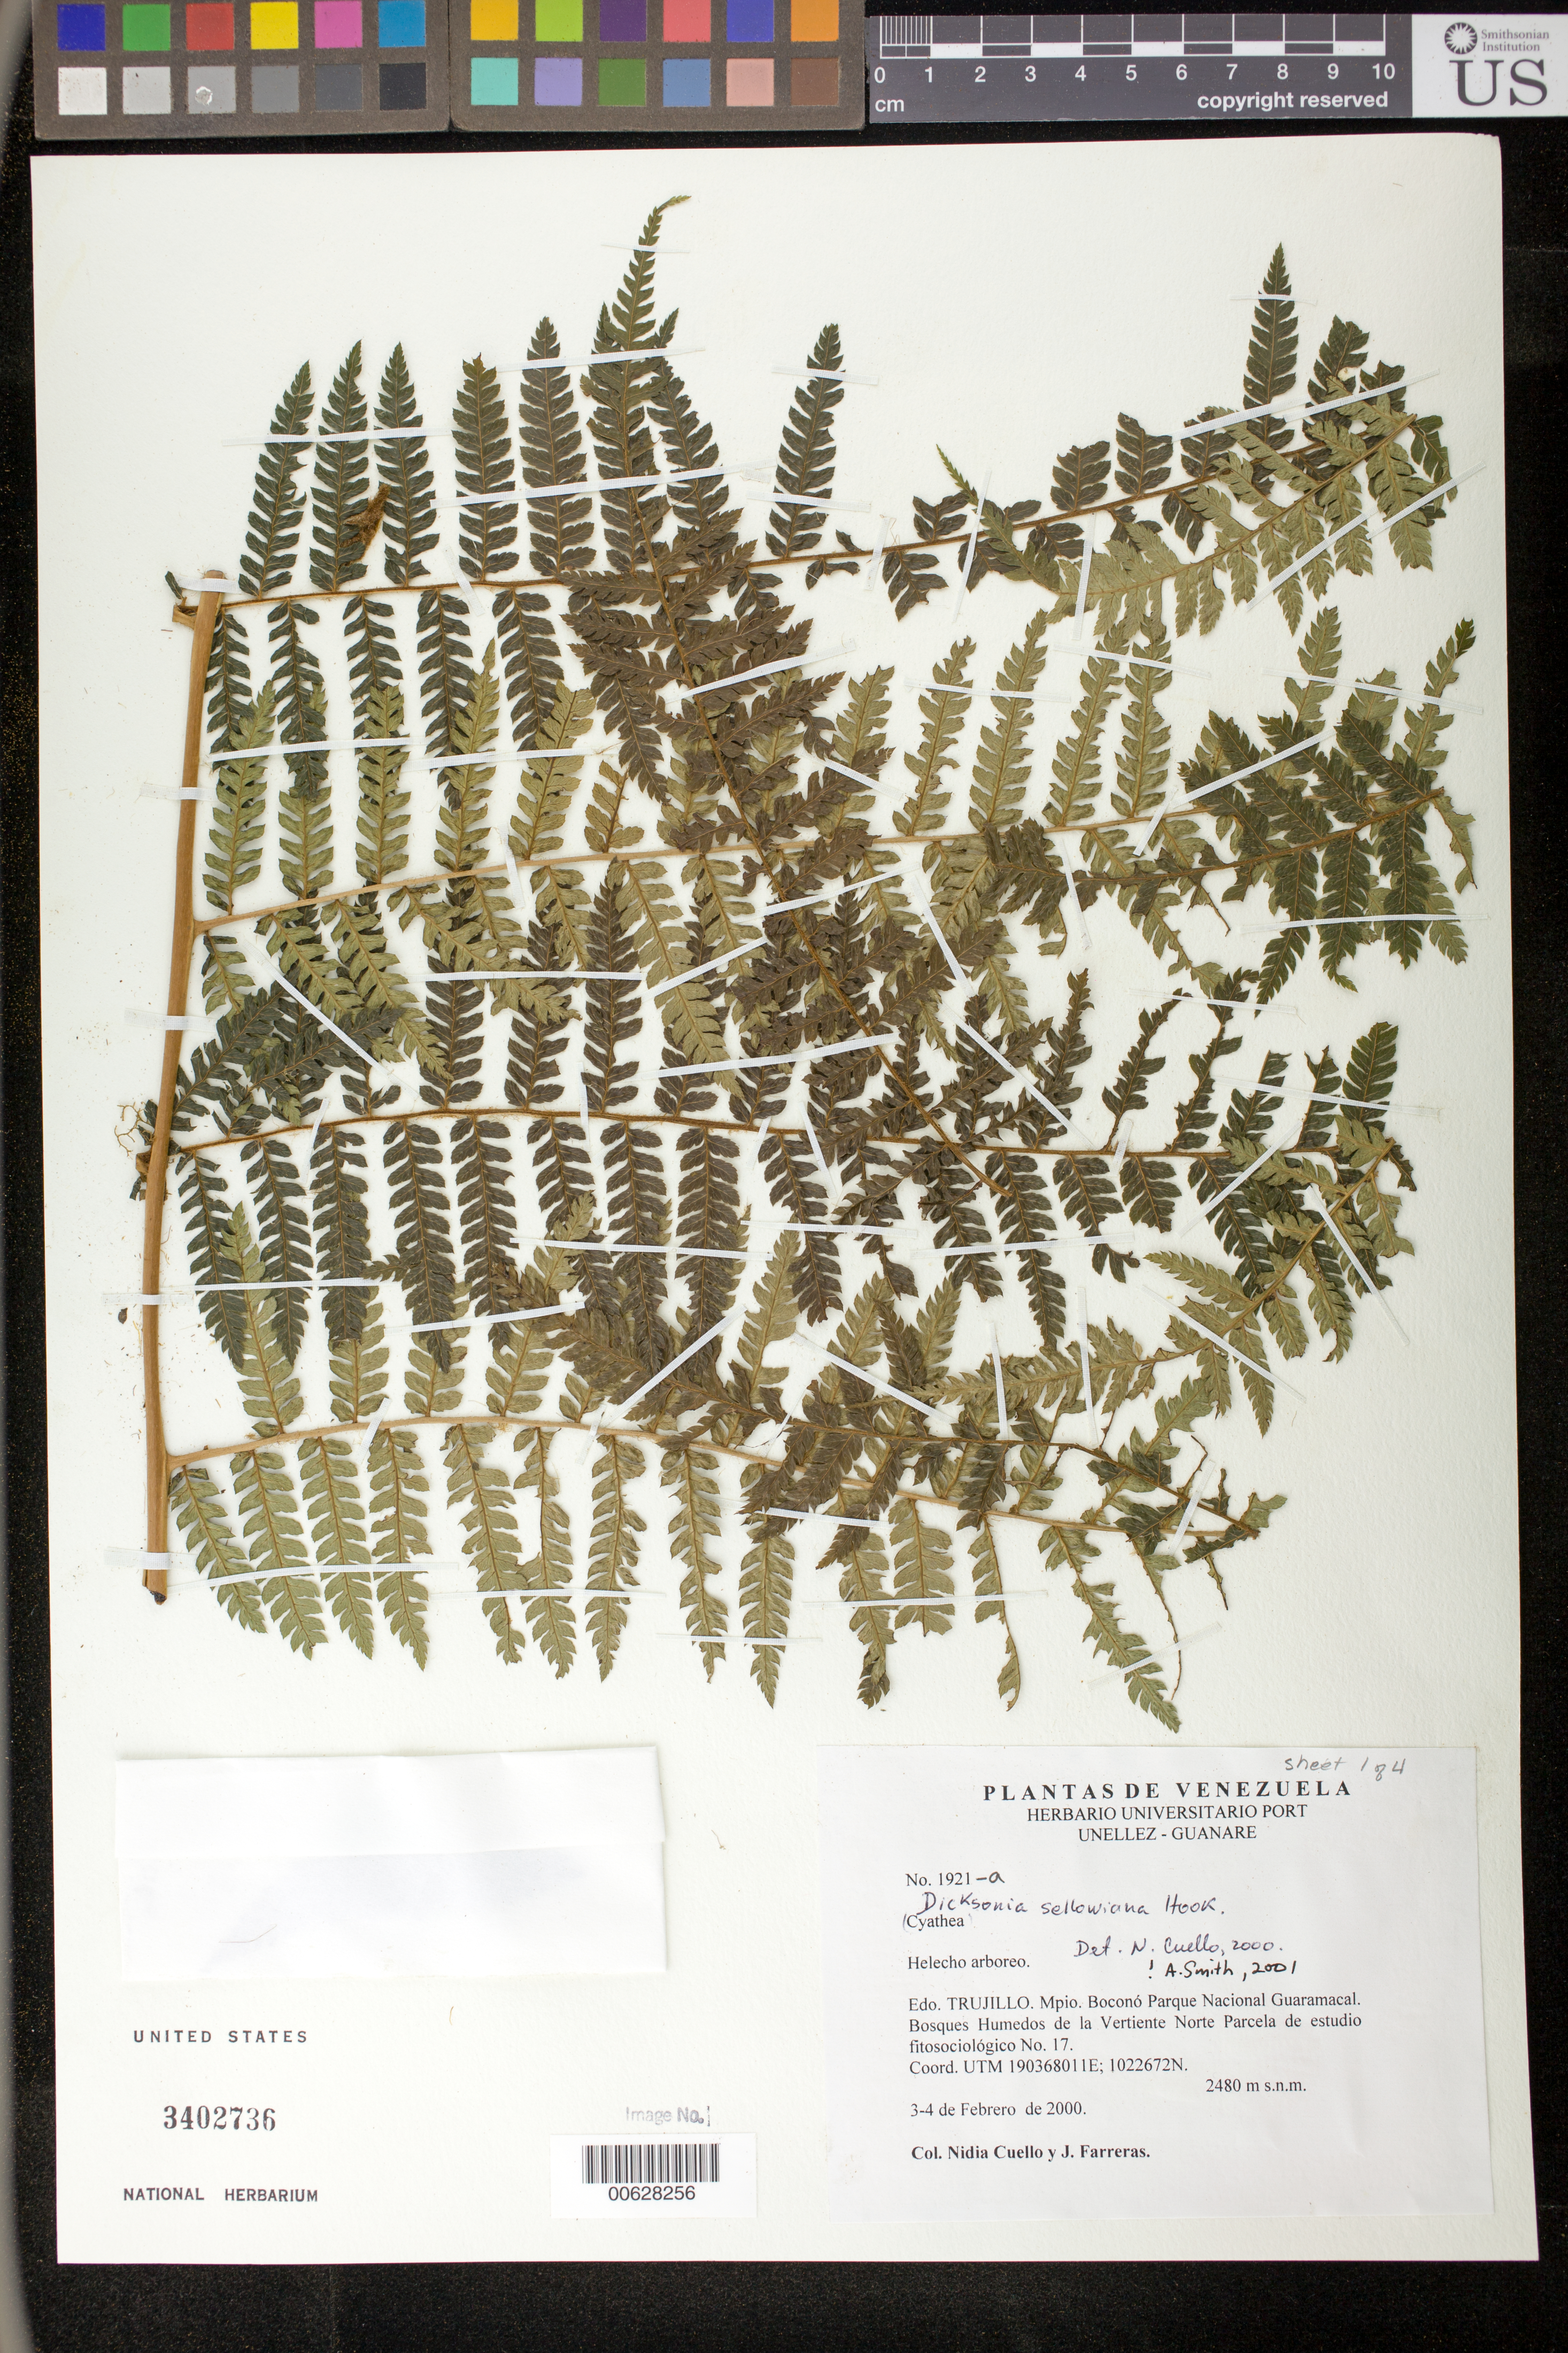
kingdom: Plantae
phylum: Tracheophyta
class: Polypodiopsida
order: Cyatheales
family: Dicksoniaceae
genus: Dicksonia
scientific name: Dicksonia sellowiana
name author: Hook.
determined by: Cuello, Nidia L.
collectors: N. L. Cuello & J. Farreras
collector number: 1921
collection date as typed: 03 Feb 2000 to 04 Feb 2000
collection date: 2000-02-03/2000-02-04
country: Venezuela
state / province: Trujillo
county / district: Boconó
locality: Parque Nacional Guaramacal. Vertiente N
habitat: Bosques húmedos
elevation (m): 2480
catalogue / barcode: US 3402736